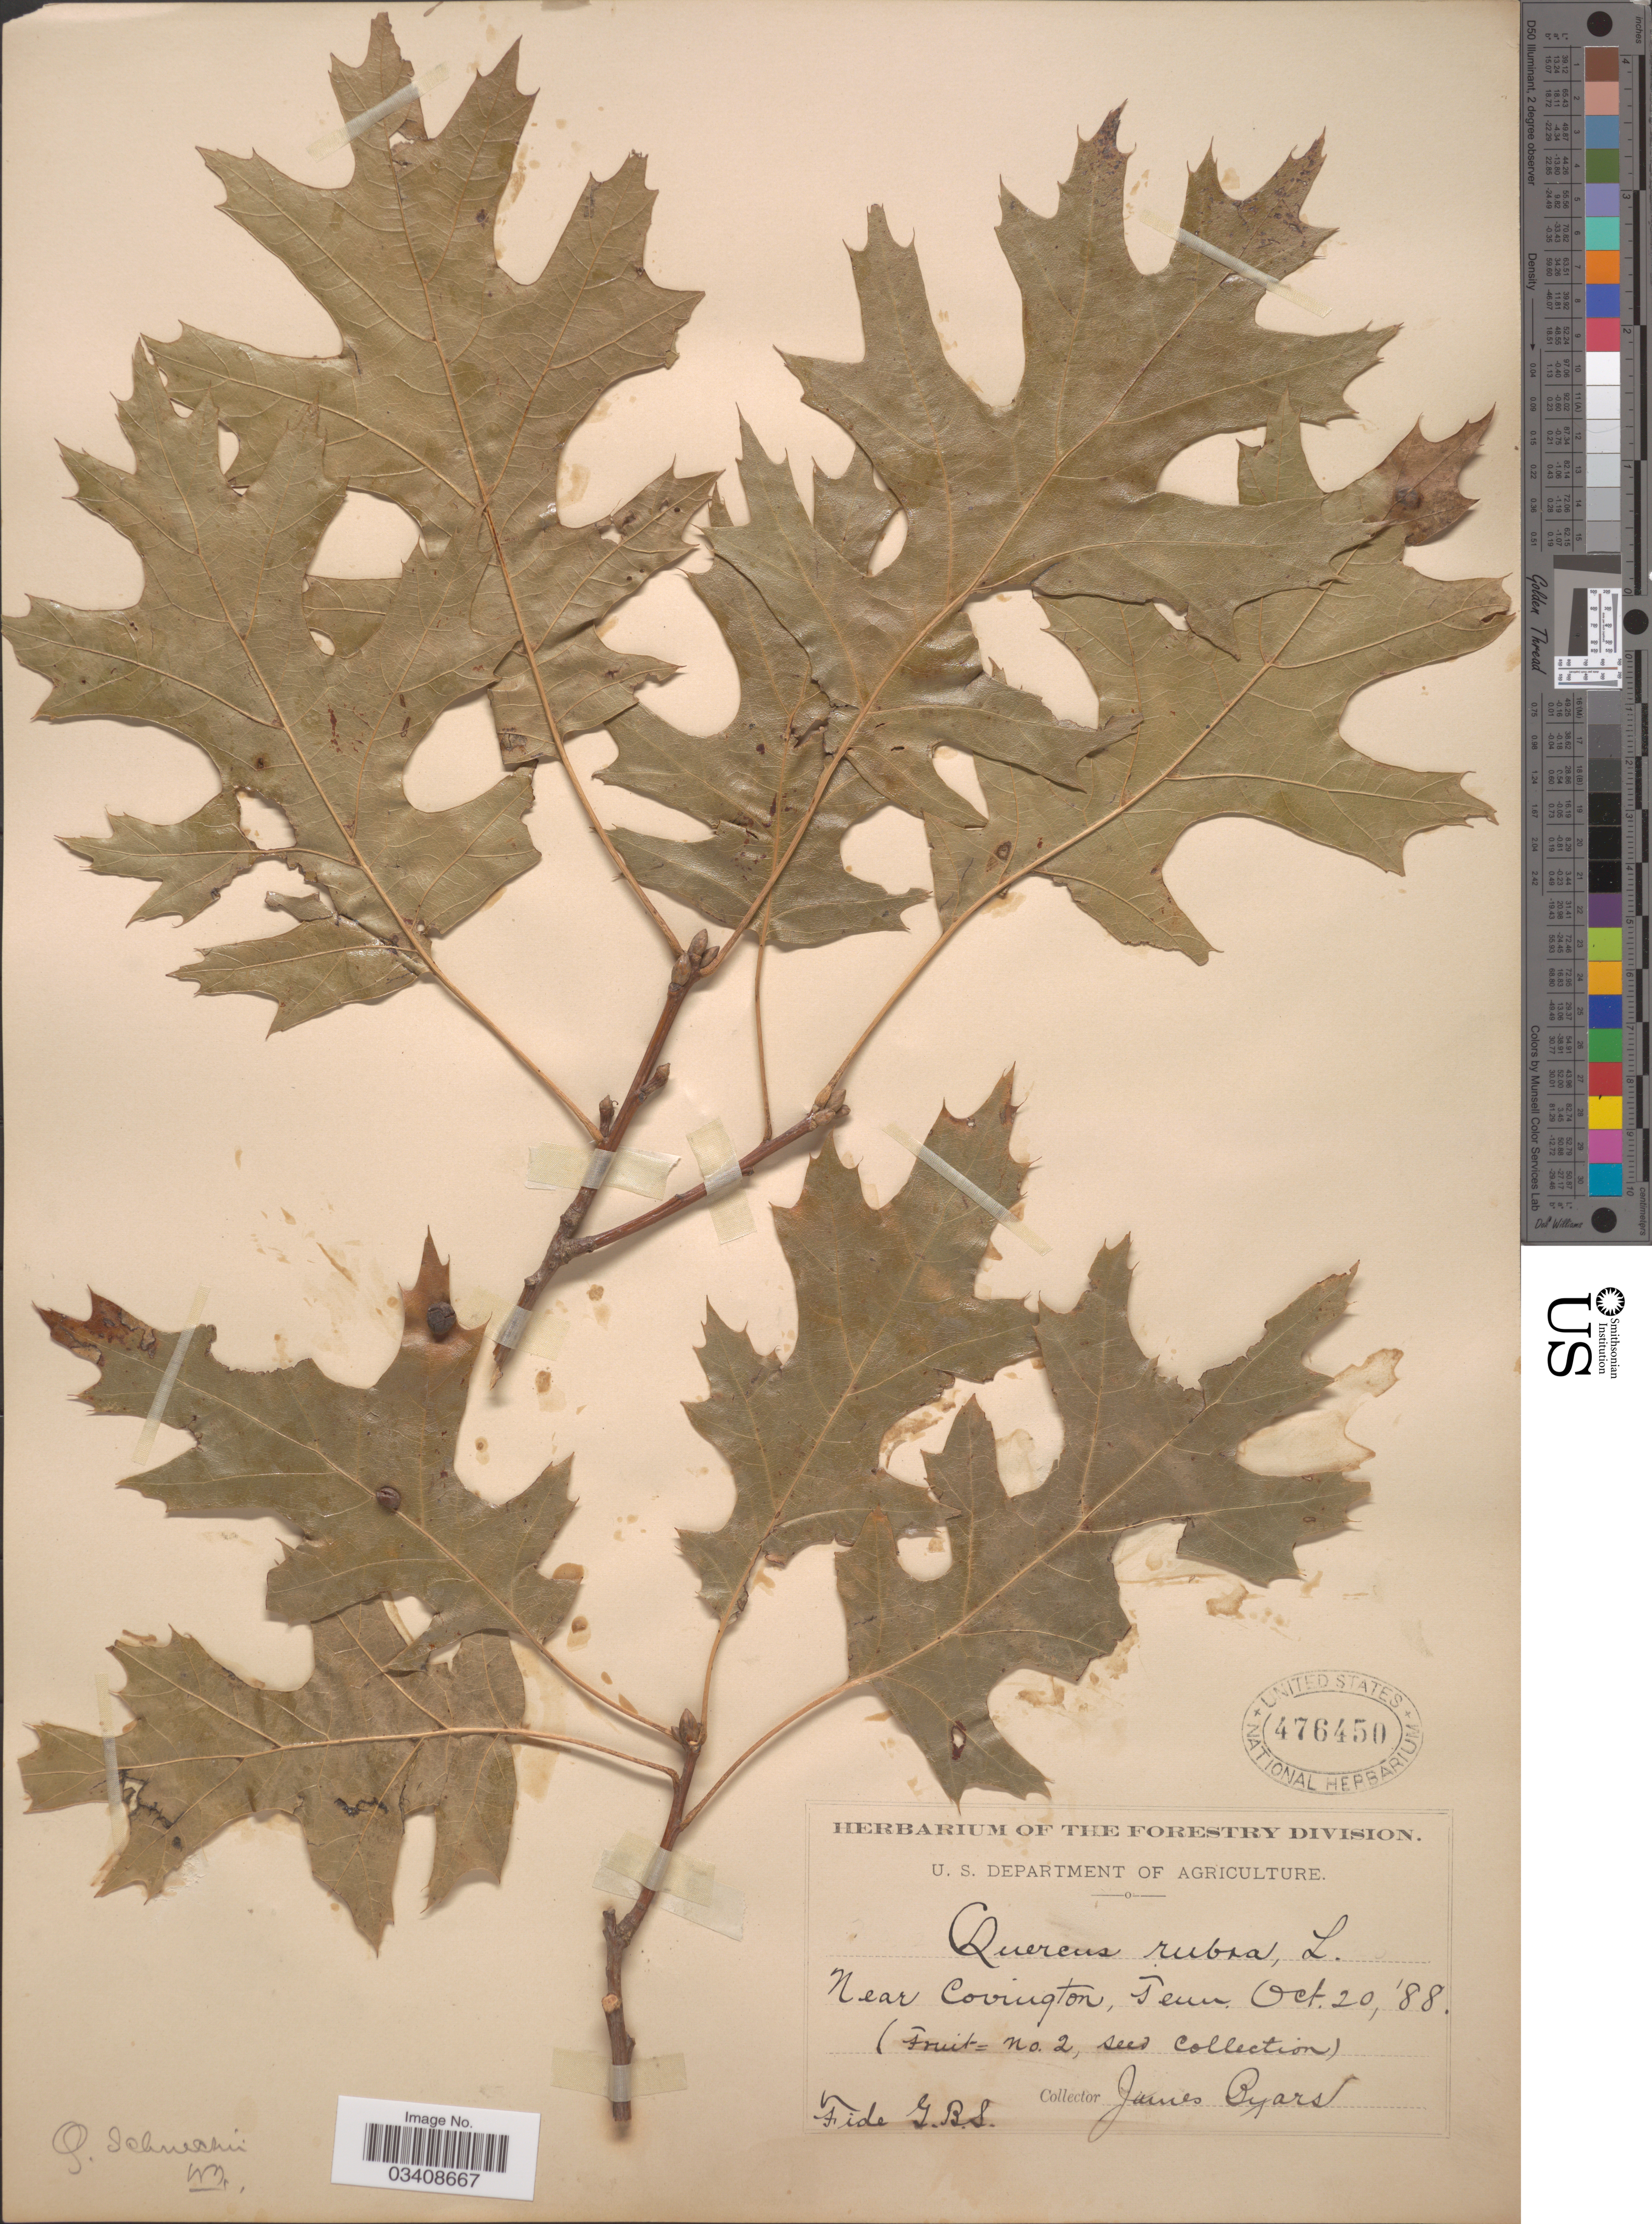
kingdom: Plantae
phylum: Tracheophyta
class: Magnoliopsida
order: Fagales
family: Fagaceae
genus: Quercus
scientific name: Quercus shumardii var. schneckii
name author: (Britton) Sarg.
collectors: J. Byars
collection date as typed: Transcribed d/m/y: 20/10/88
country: United States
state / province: Tennessee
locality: Near Covington.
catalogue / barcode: US 476450